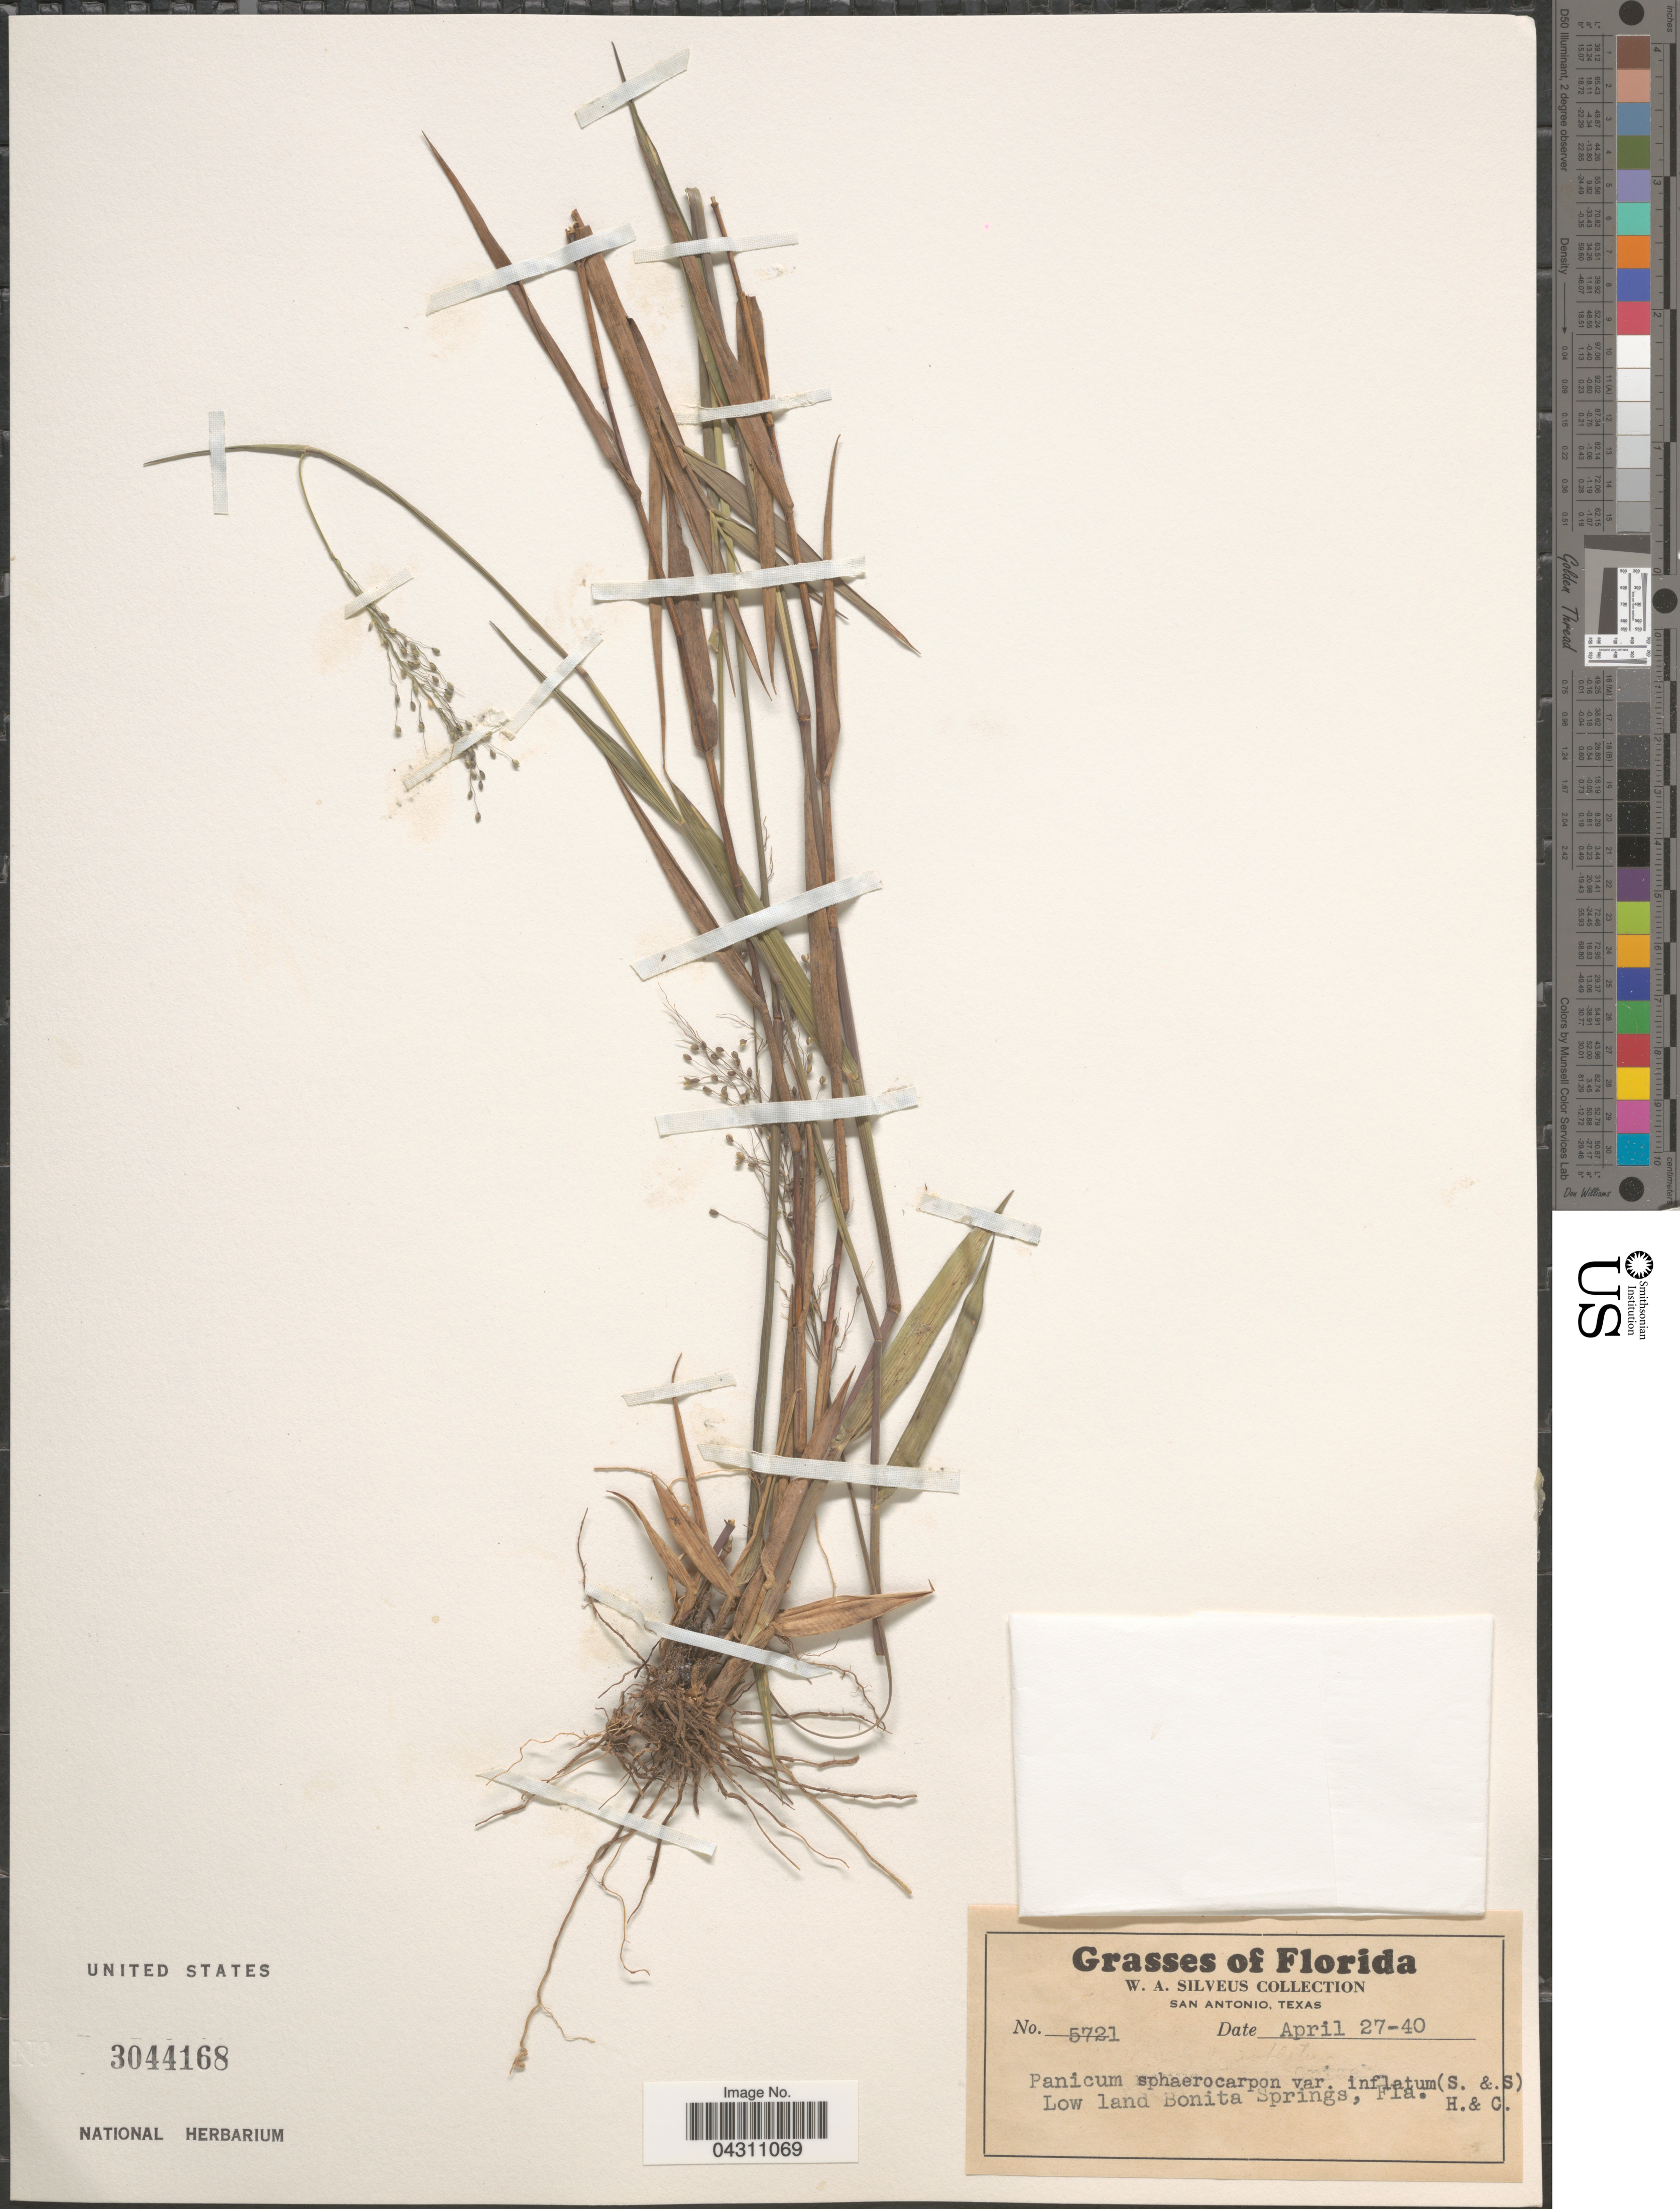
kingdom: Plantae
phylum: Tracheophyta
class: Liliopsida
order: Poales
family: Poaceae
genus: Dichanthelium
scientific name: Dichanthelium sphaerocarpon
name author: (Elliott) Gould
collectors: W. Silveus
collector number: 5721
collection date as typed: Transcribed d/m/y: 27/4/40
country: United States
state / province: Florida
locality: Low land Bonita Springs.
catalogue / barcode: US 3044168